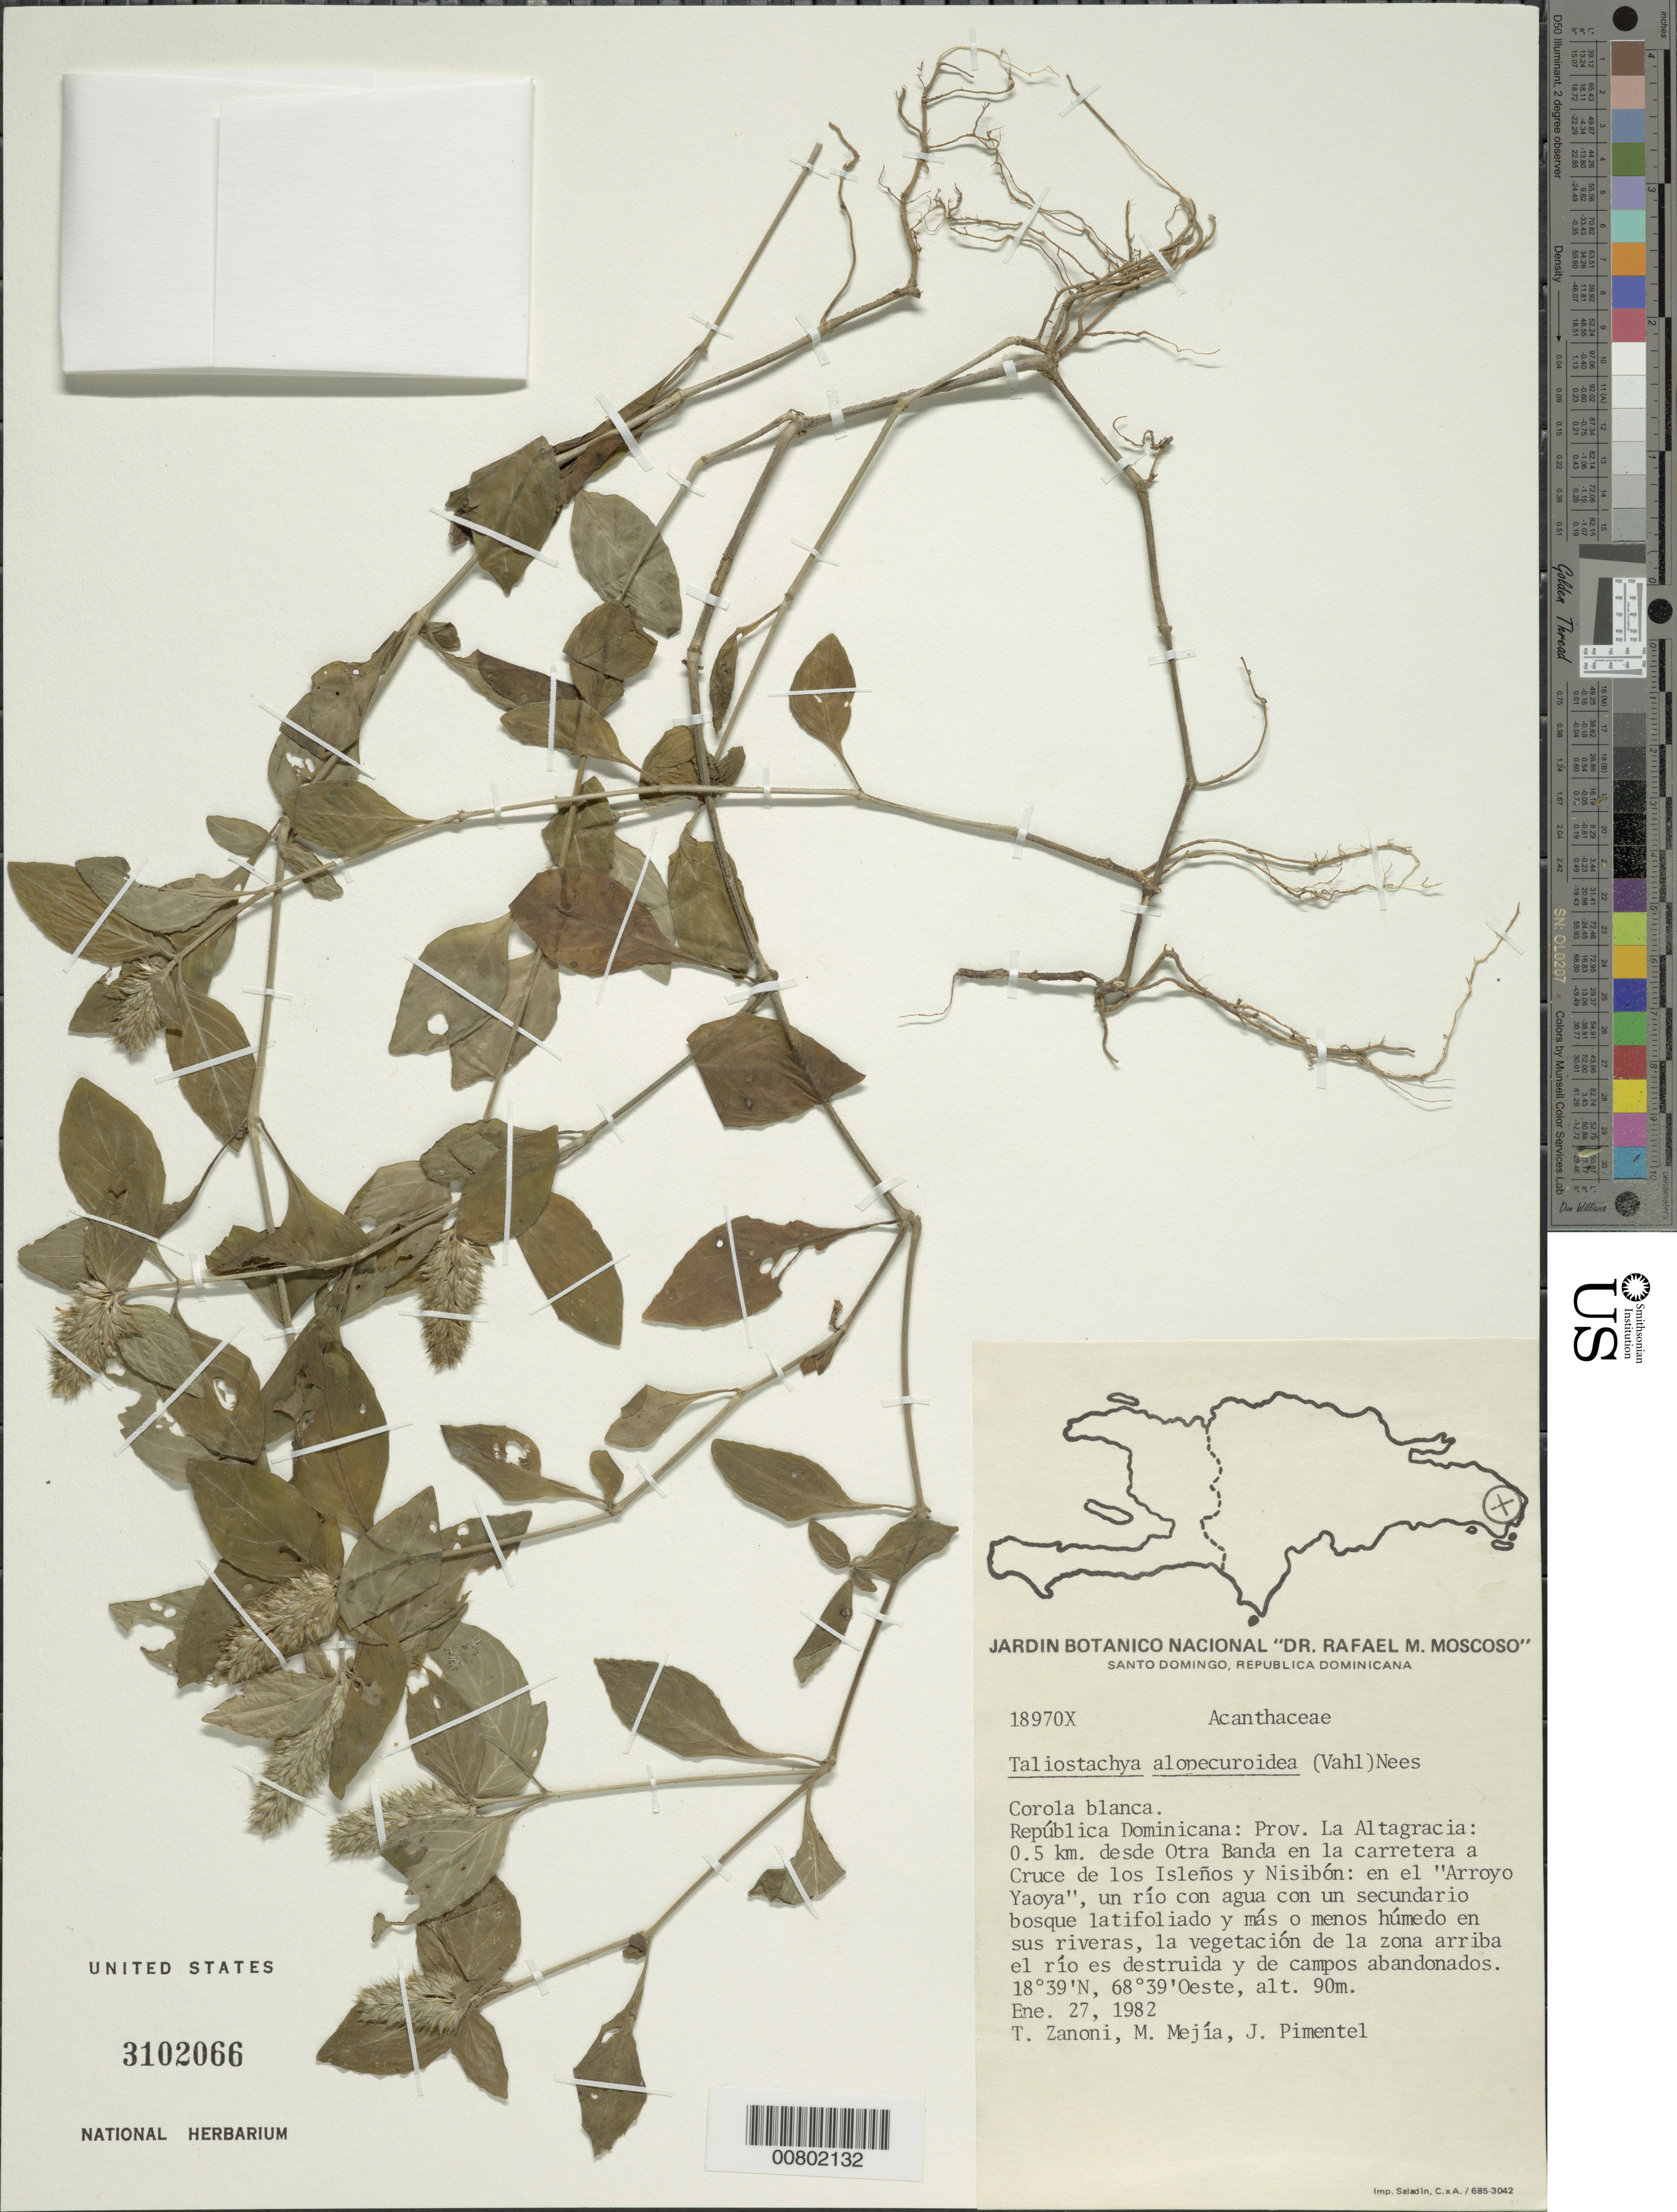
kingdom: Plantae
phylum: Tracheophyta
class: Magnoliopsida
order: Lamiales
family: Acanthaceae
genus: Teliostachya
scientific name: Teliostachya alopecuroidea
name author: (Vahl) Nees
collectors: T. A. Zanoni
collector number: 18970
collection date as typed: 27 Jan 1982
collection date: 1982-01-27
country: Dominican Republic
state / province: La Altagracia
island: Hispaniola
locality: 0.5 km. desde Otra Banda en la carretera a Cruce de los Islelos y Nisibón; en el "Arroyo Yaoya,"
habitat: Un río con agua con un secundario bosque latifoliado y más o menos húmedo en sus riveras, la vegetación de la zona arriba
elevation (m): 90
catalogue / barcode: US 3102066